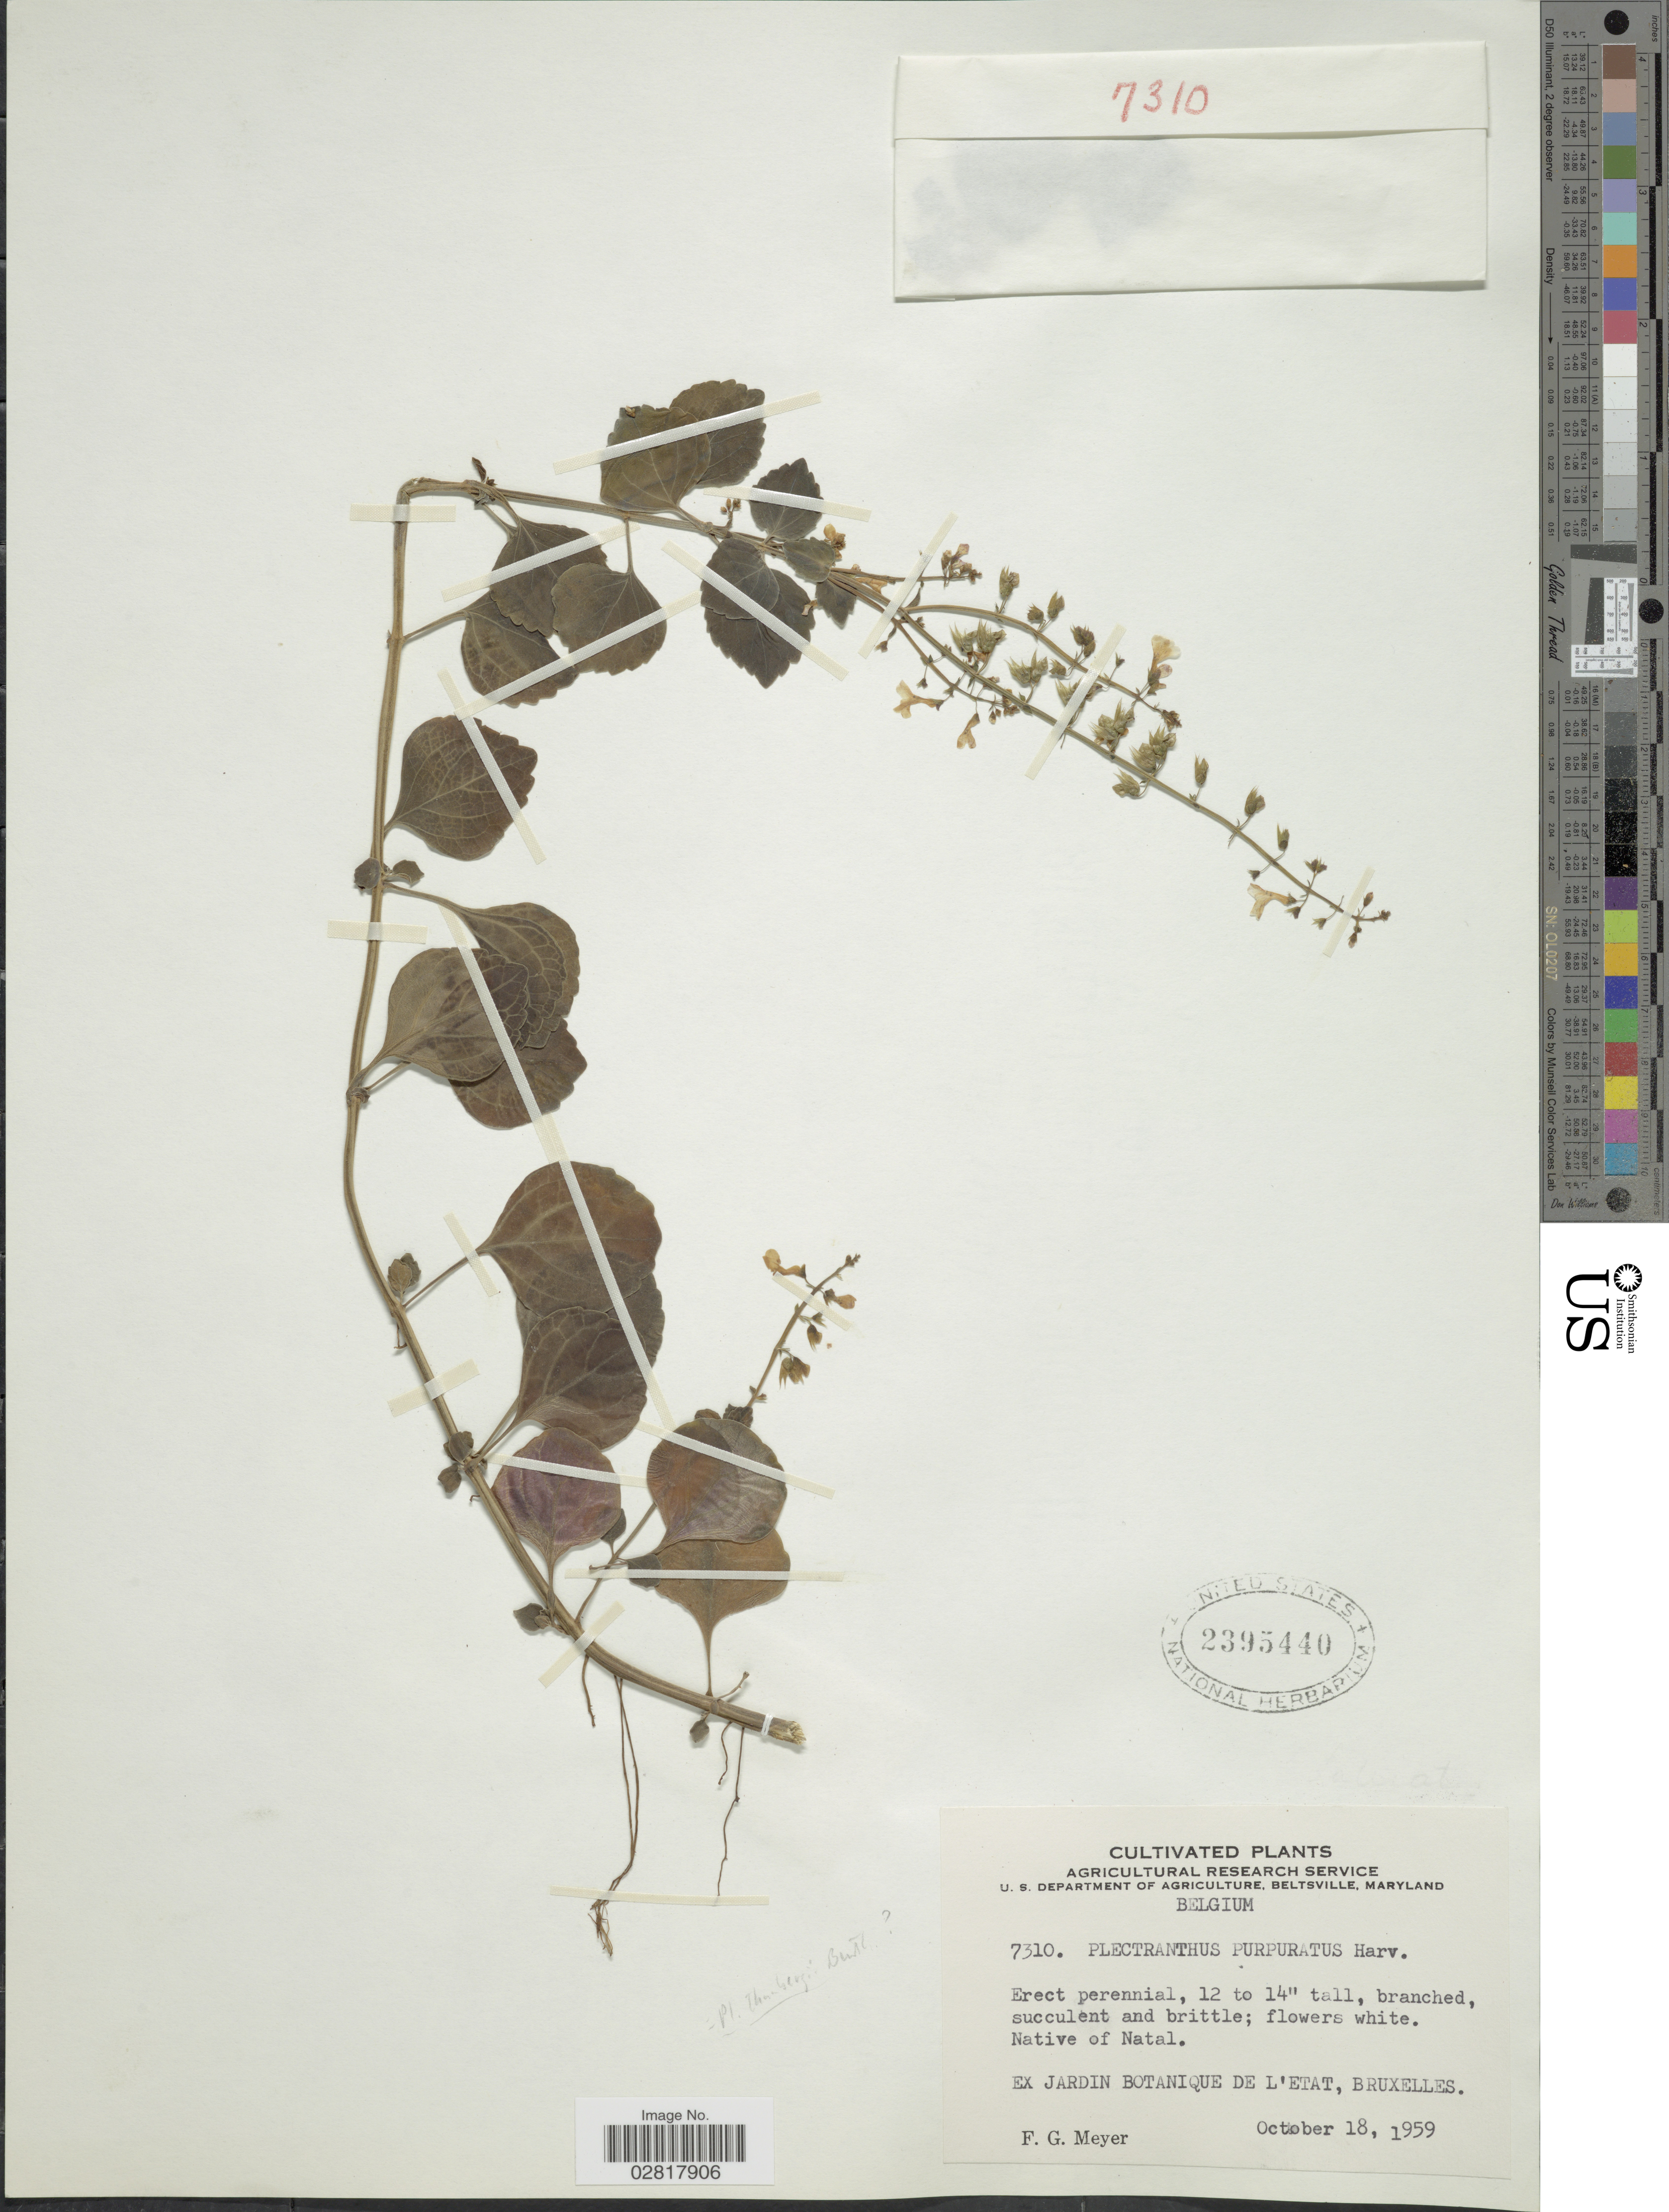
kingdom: Plantae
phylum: Tracheophyta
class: Magnoliopsida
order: Lamiales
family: Lamiaceae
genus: Plectranthus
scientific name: Plectranthus purpuratus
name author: Harv.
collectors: F. G. Meyer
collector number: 7310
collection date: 1959-10-18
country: Belgium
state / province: Brussels, Capital District of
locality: Ex Jardin Botanique de l' Etat, Bruxelles.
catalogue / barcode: US 2395440